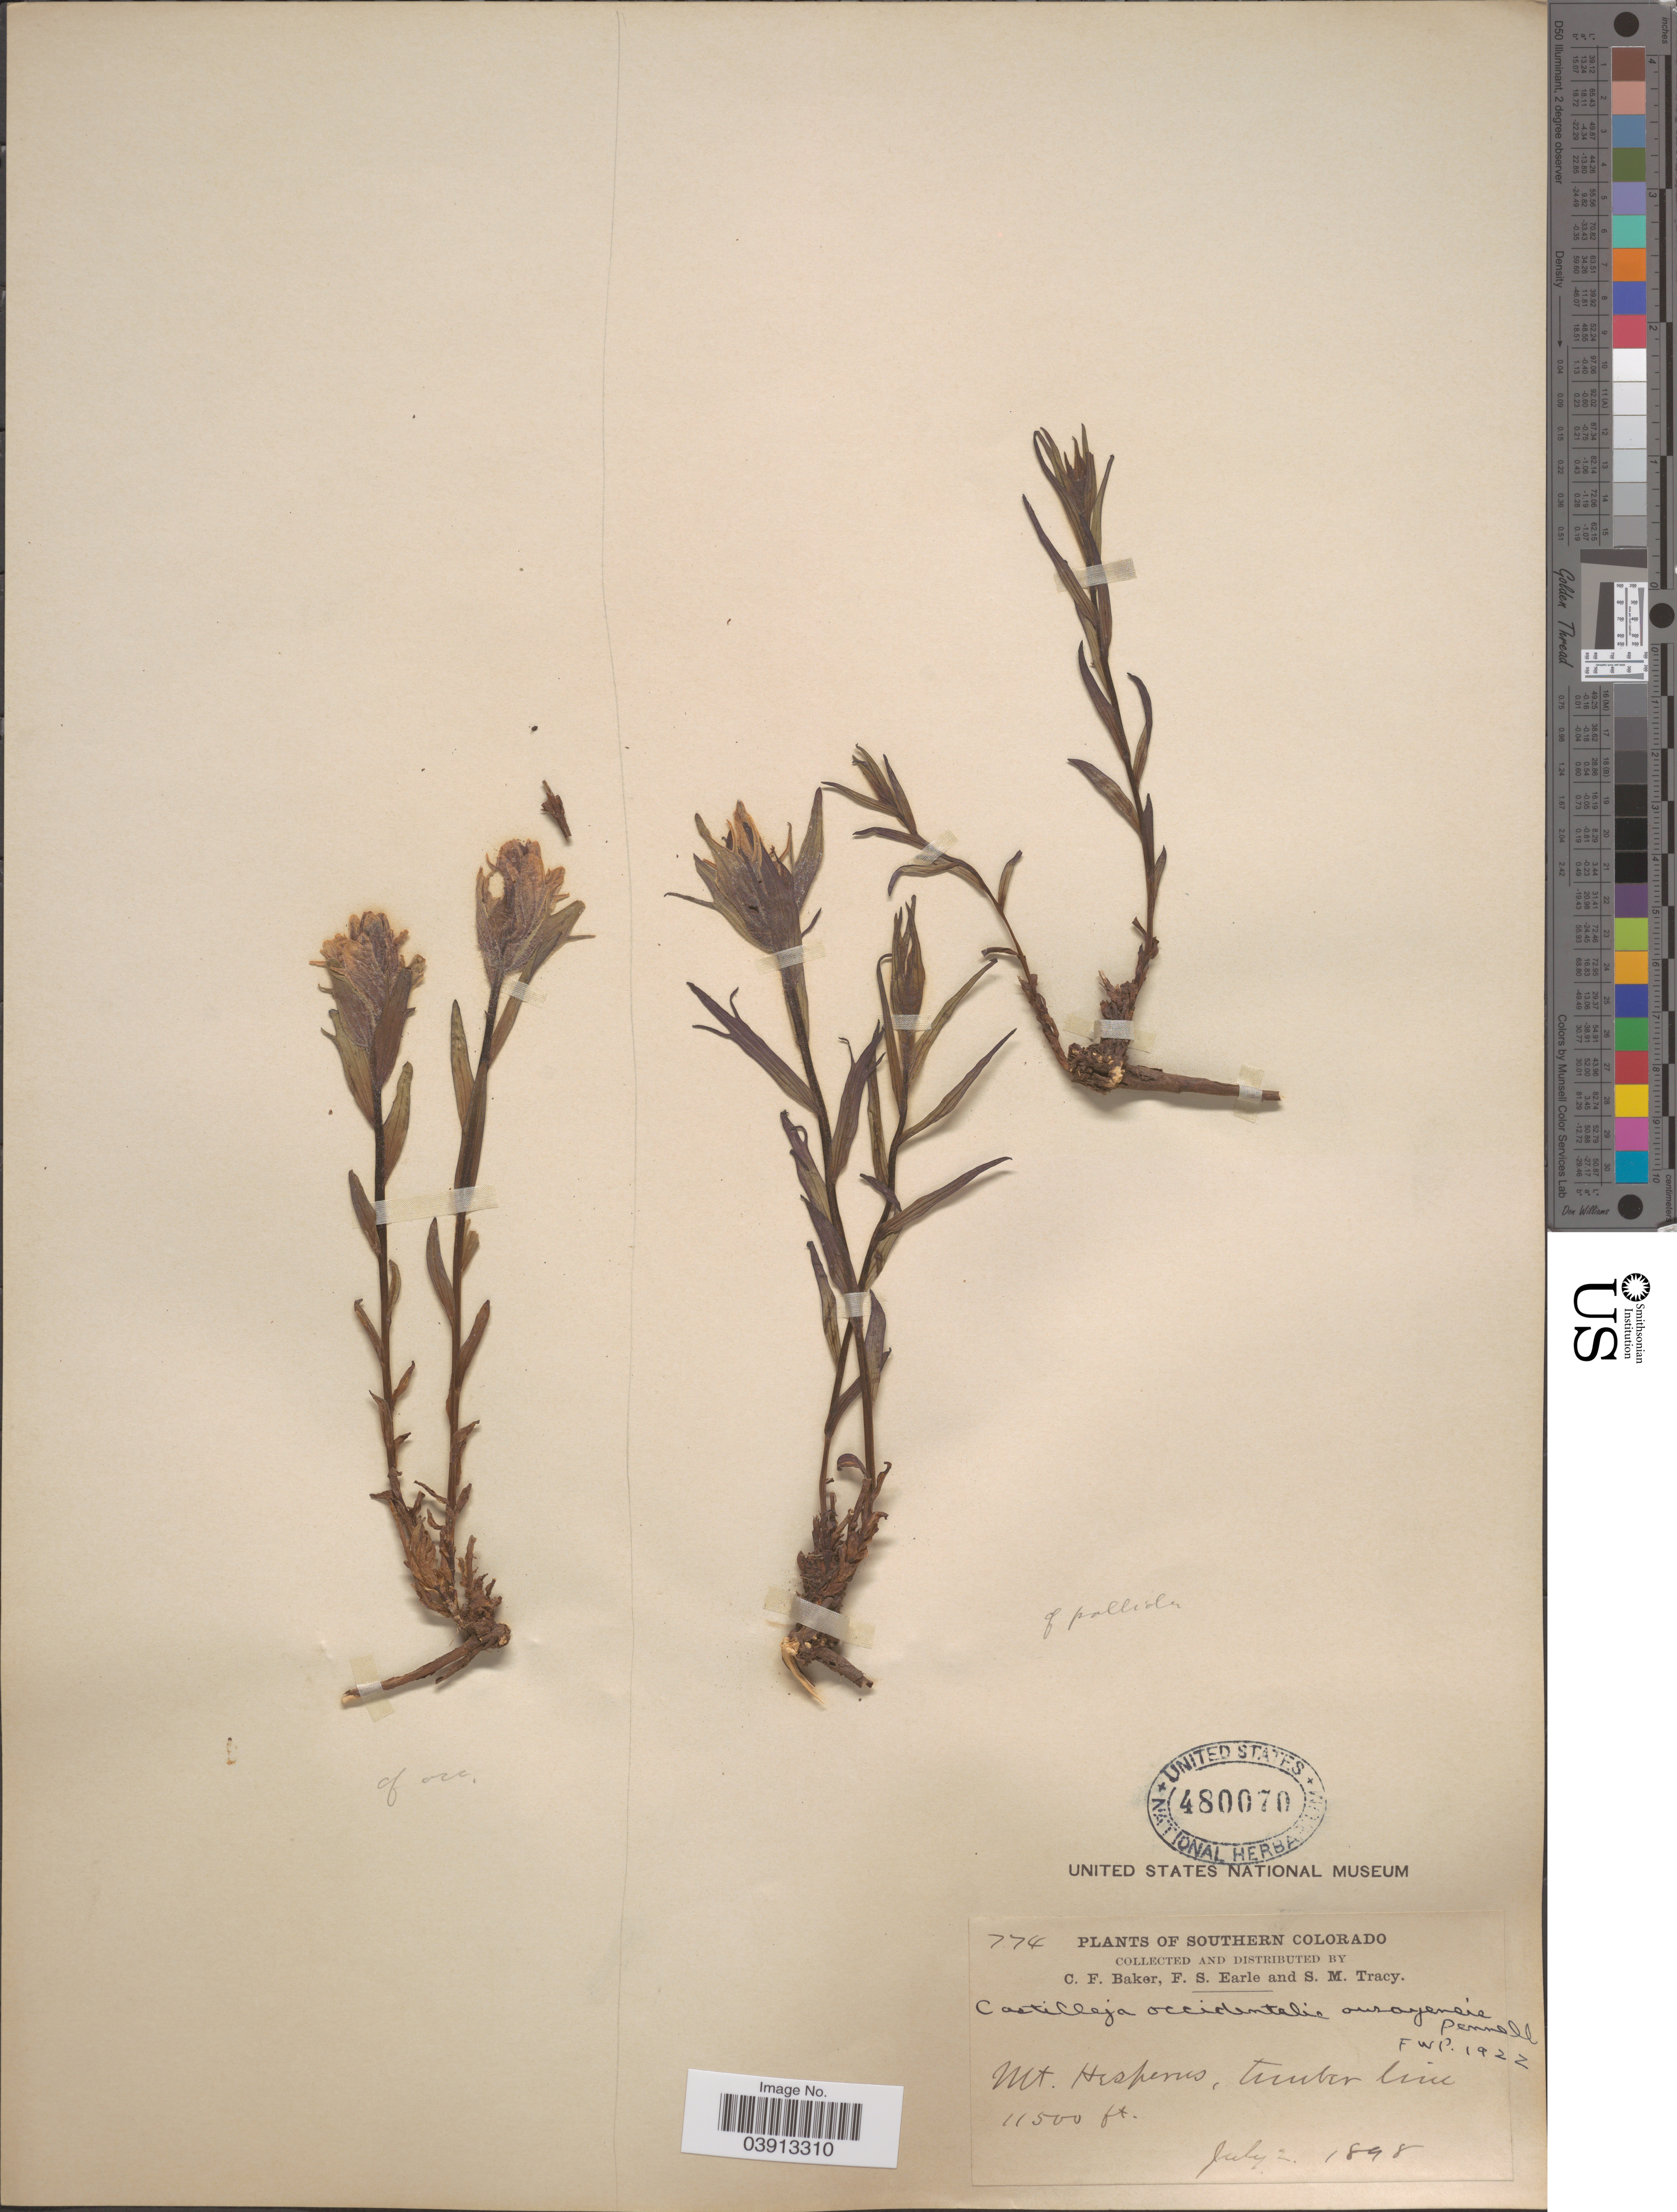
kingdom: Plantae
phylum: Tracheophyta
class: Magnoliopsida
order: Lamiales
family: Orobanchaceae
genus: Castilleja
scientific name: Castilleja occidentalis var. ourayensis Pennell comb. nov. ined.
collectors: C. F. Baker, F. S. Earle & S. M. Tracy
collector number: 774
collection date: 1898-07-02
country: United States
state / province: Colorado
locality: Southern Colorado. Mt. Hesperus, timber line.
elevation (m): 3505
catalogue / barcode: US 480070